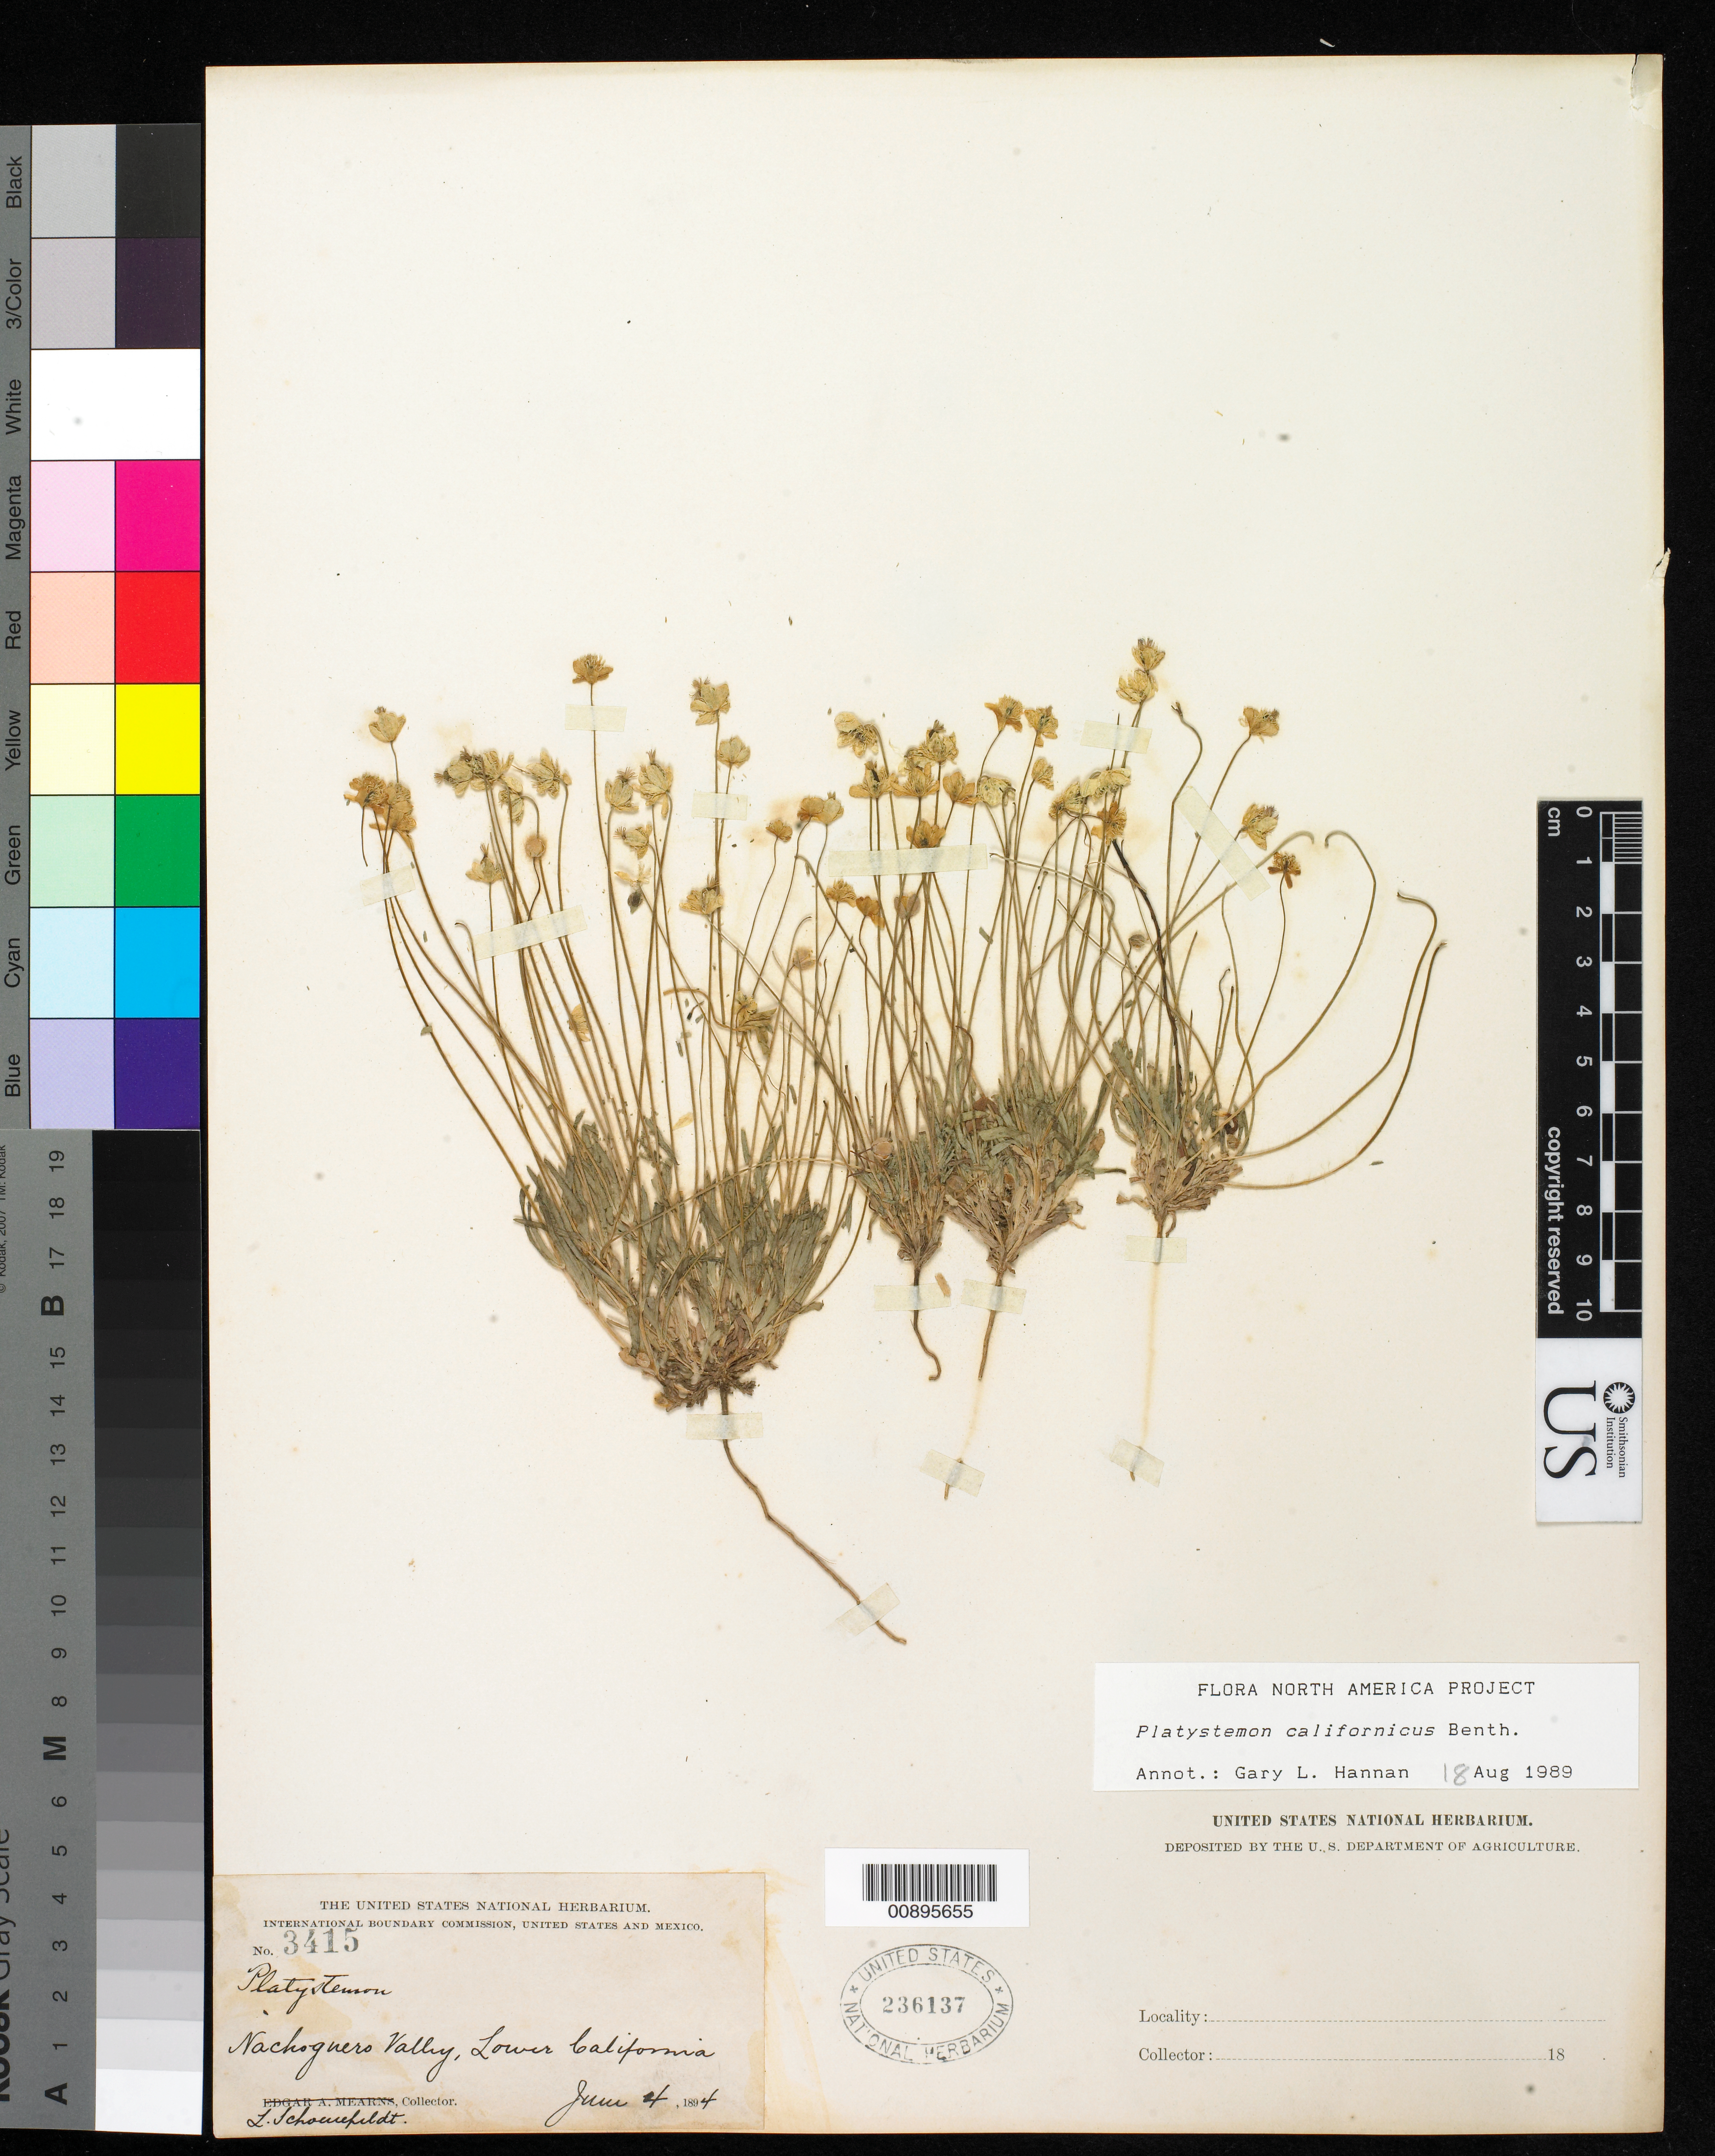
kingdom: Plantae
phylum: Tracheophyta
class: Magnoliopsida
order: Ranunculales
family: Papaveraceae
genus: Platystemon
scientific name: Platystemon californicus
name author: Benth.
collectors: L. Schoenfeldt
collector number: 3415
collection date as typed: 04 Jun 1894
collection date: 1894-06-04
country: Mexico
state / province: Baja California Norte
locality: Nachoguero Valley, Baja California.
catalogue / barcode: US 236137